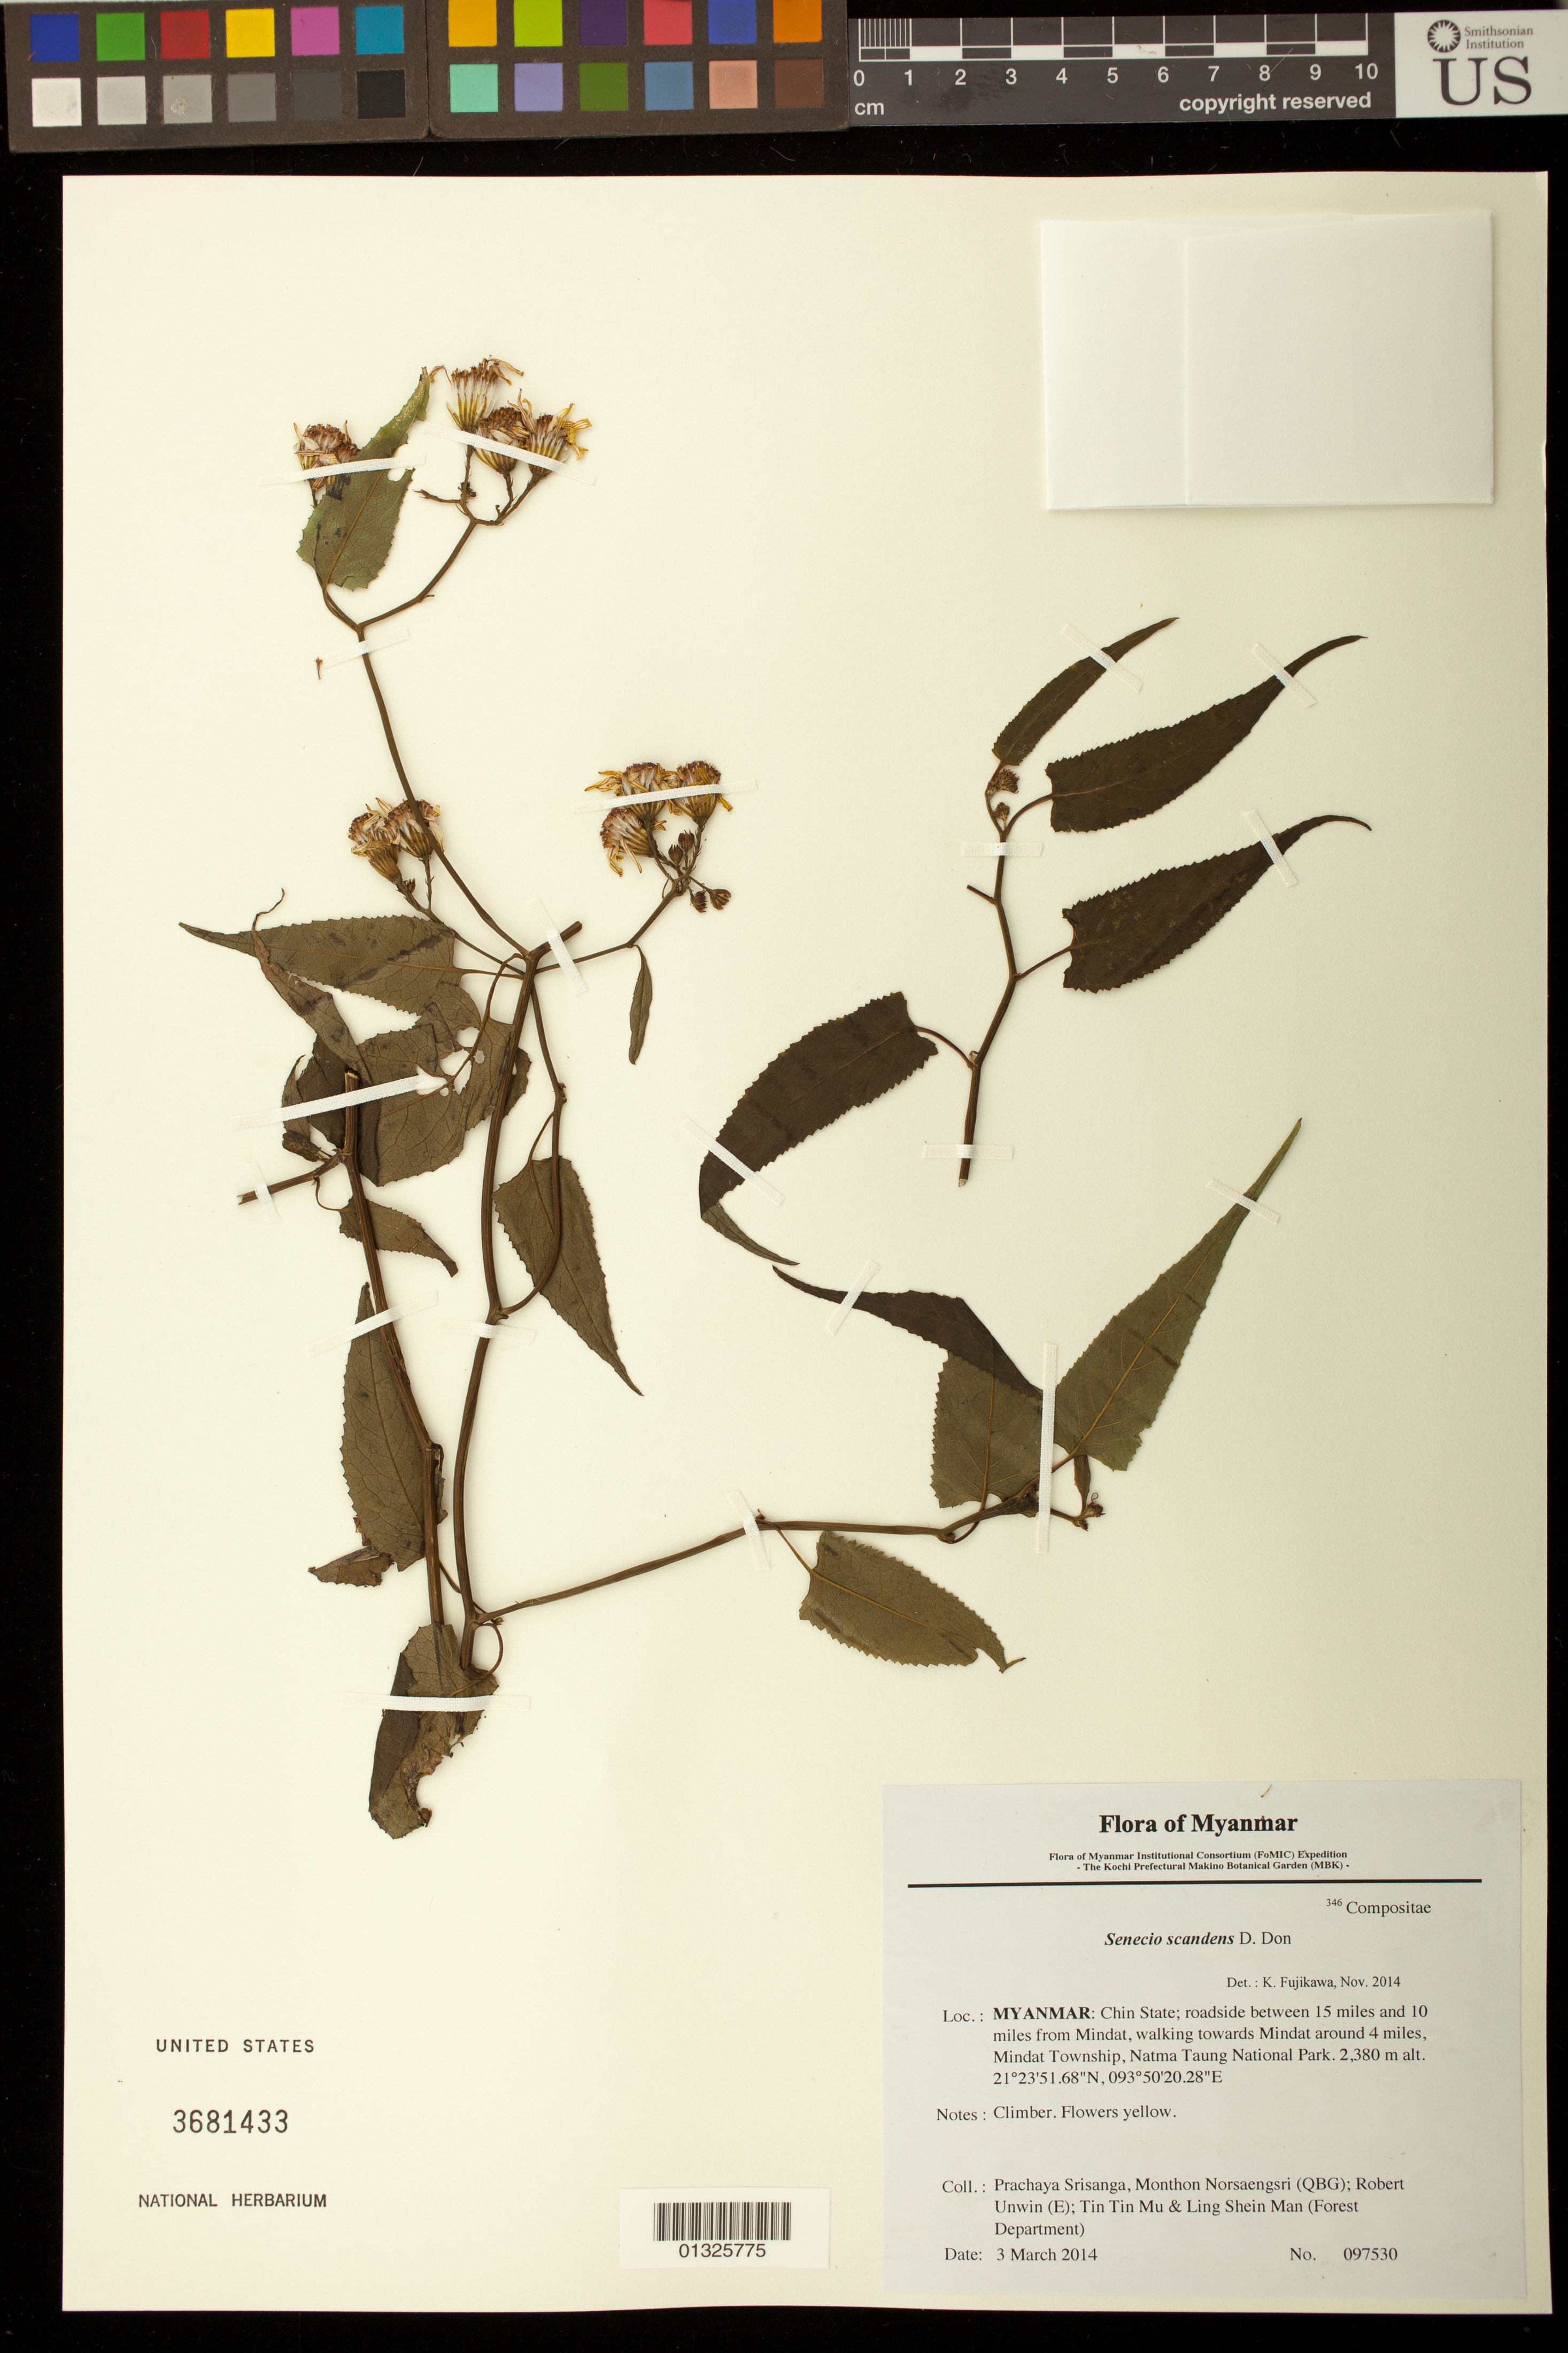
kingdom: Plantae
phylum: Tracheophyta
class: Magnoliopsida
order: Asterales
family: Asteraceae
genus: Senecio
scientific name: Senecio scandens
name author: Buch.-Ham. ex D. Don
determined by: Fujikawa, Kazumi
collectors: P. Srisanga, M. Norsaengsri, R. Unwin, Tin Tin Mu & Ling Shein Man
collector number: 97530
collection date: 2014-03-03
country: Myanmar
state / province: Chin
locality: Roadside between 15 miles and 10 miles from Mindat, walking towards Mindat around 4 miles, Mindat Township, Natma Taung National Park.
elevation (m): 2380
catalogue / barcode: US 3681433